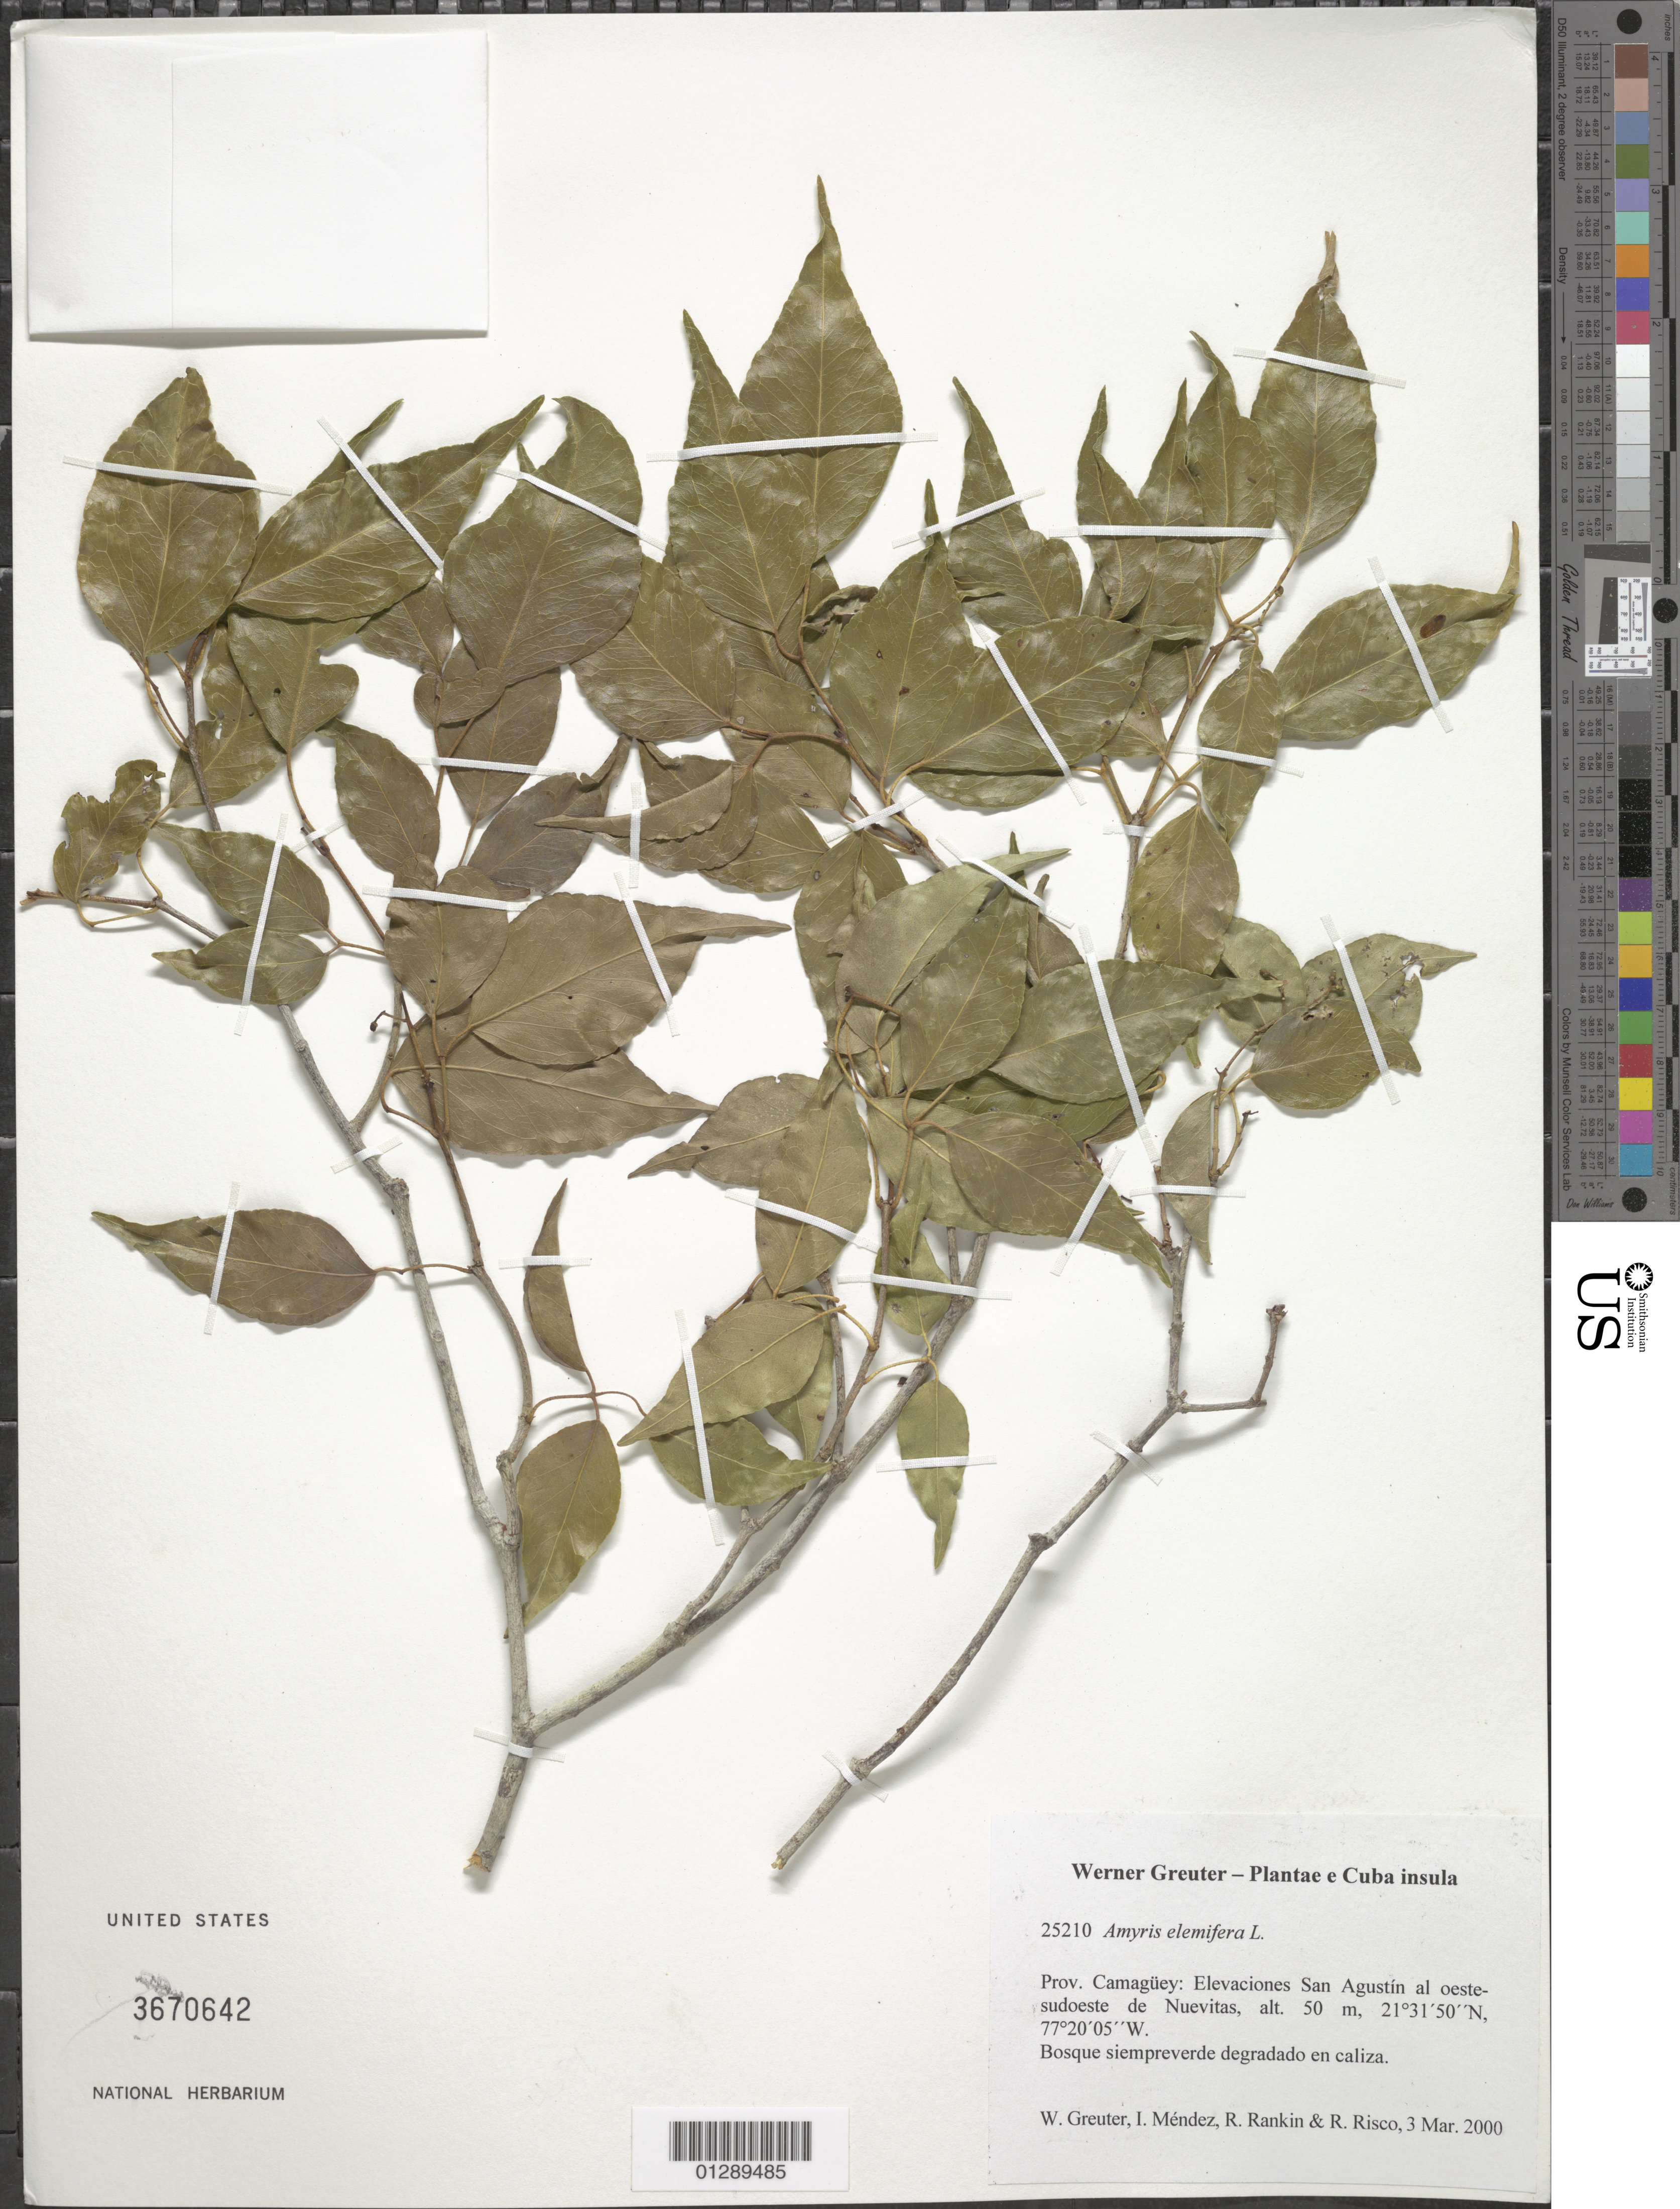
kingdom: Plantae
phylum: Tracheophyta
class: Magnoliopsida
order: Sapindales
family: Rutaceae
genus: Amyris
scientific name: Amyris elemifera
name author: L.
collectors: W. R. Greuter, I. Méndez, R. Rankin Rodriguez & R. Risco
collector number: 25210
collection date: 2000-03-03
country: Cuba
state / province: Camagüey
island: Cuba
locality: Elevaciones San Agustín al oeste-sudoeste de Nuevitas.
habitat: Bosque siempreverde degradado en caliza.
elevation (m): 50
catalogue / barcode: US 3670642